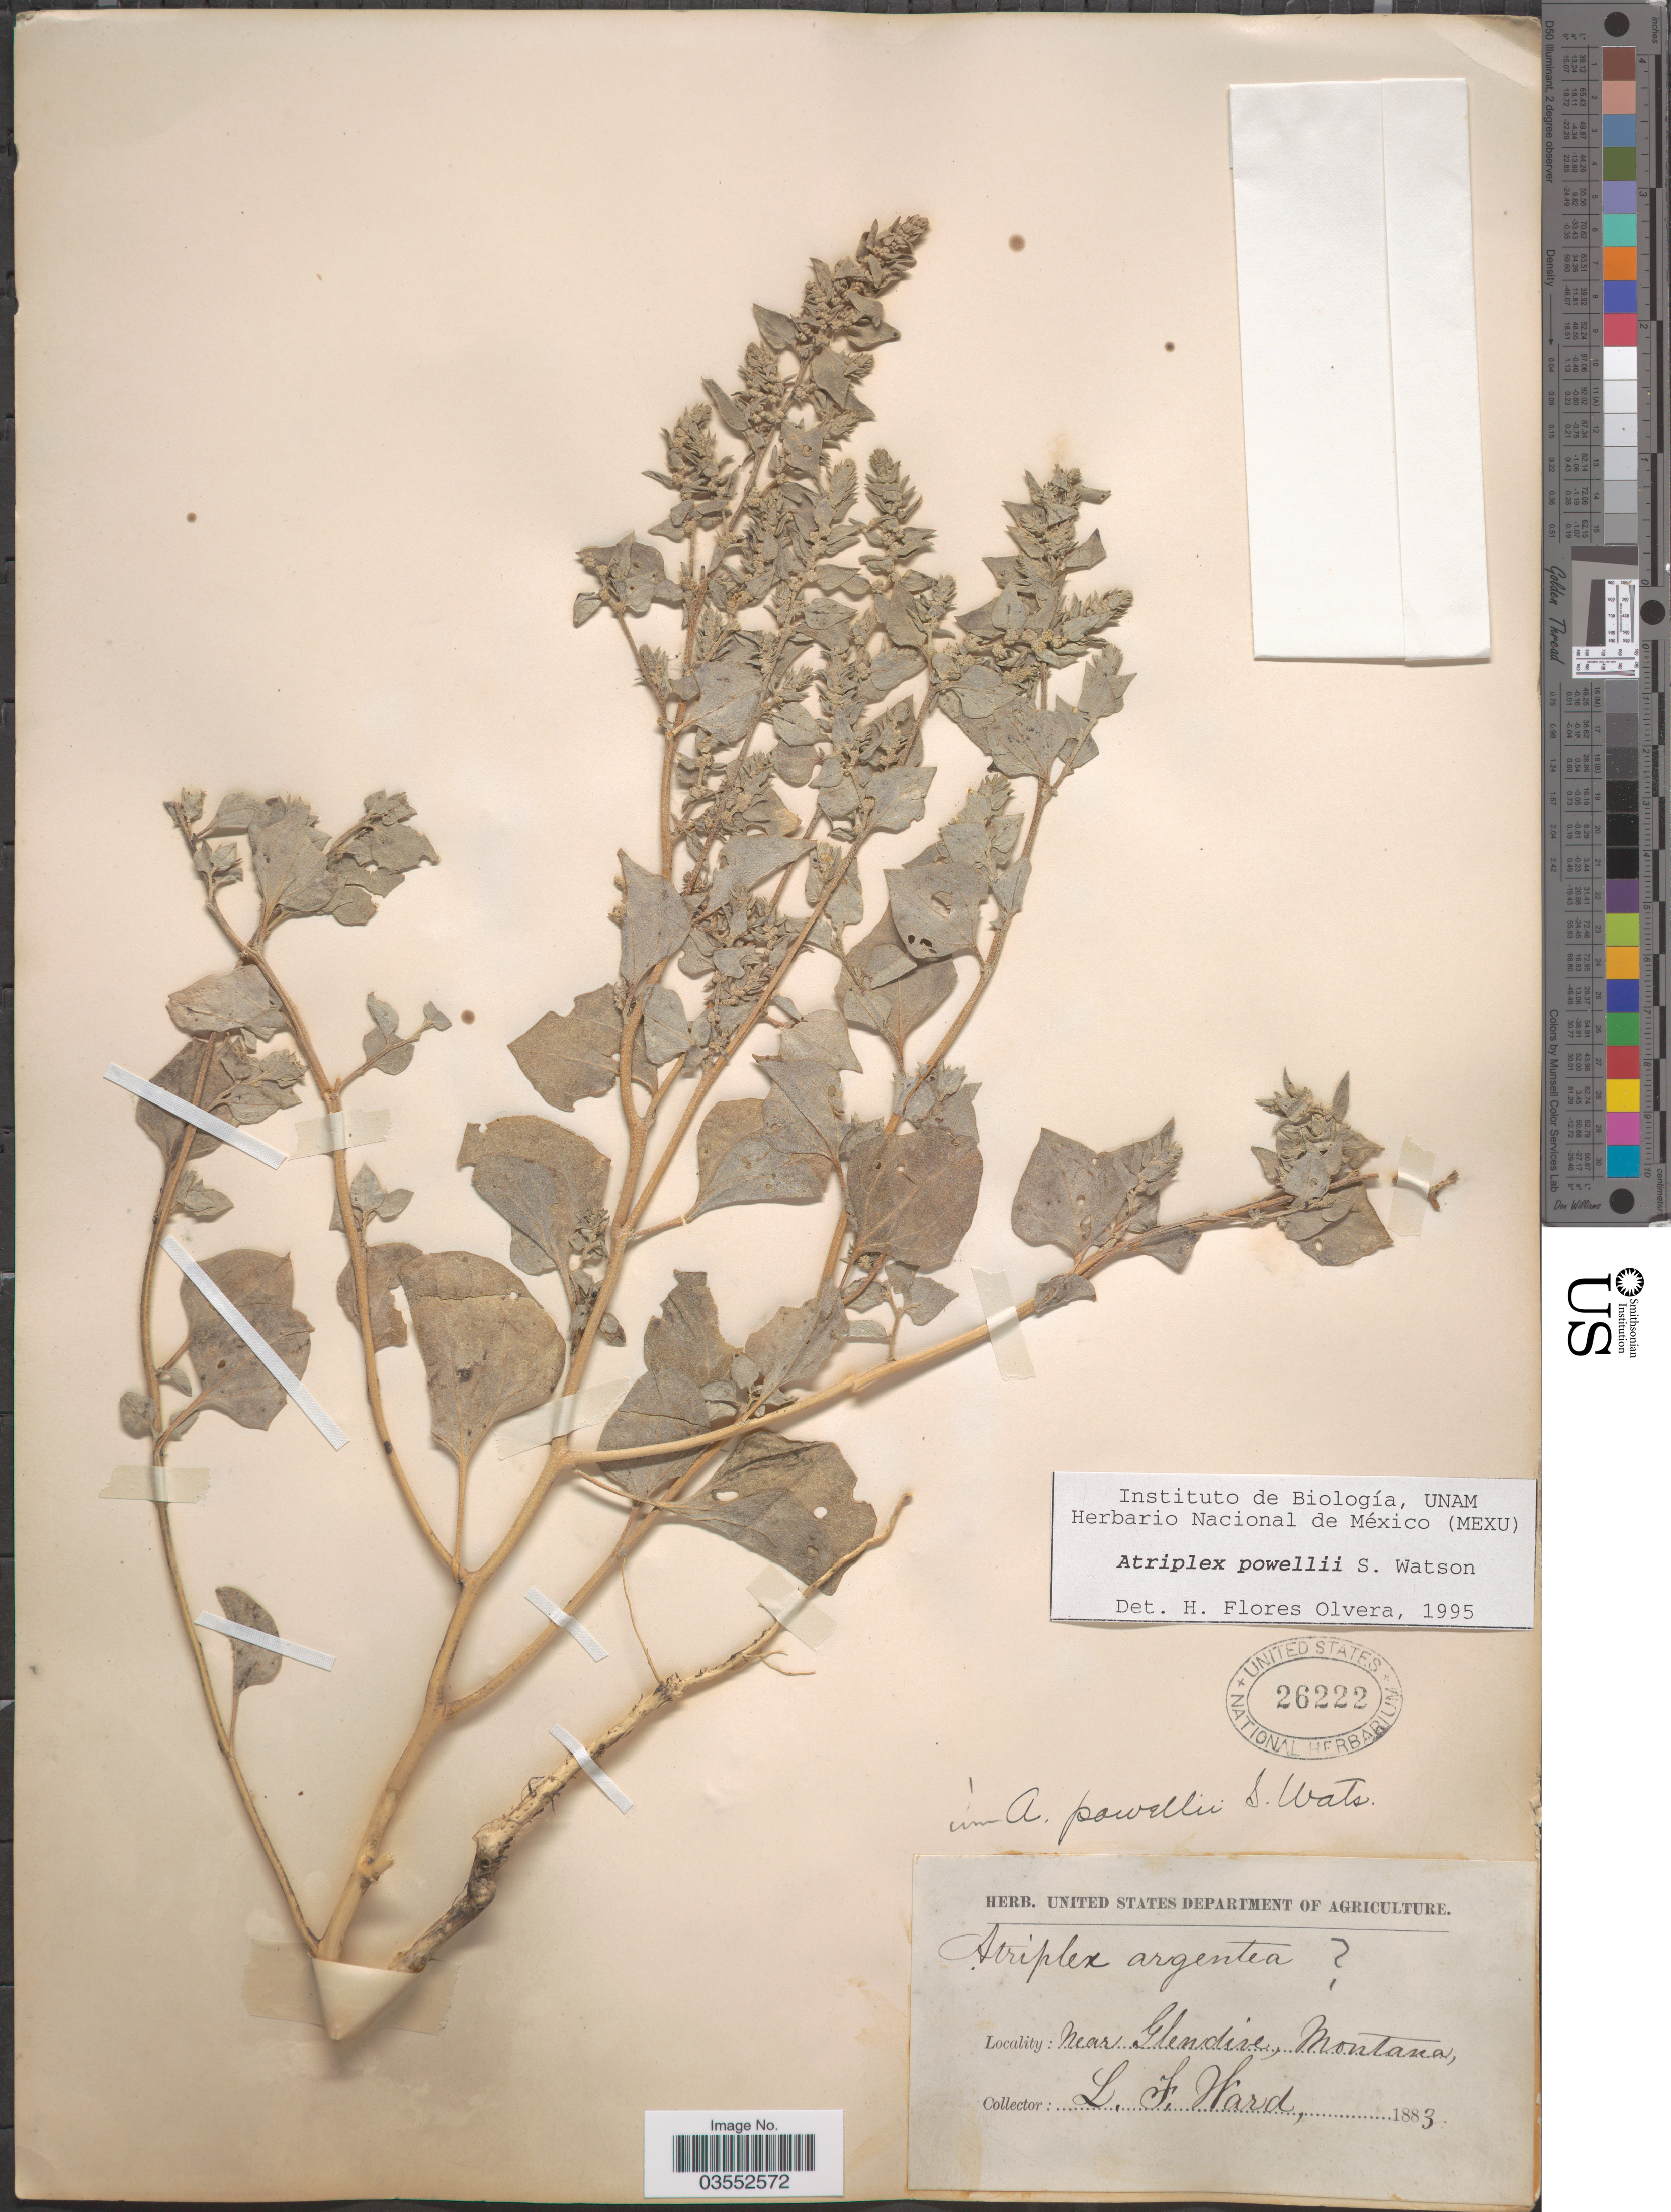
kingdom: Plantae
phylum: Tracheophyta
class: Magnoliopsida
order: Caryophyllales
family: Amaranthaceae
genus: Atriplex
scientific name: Atriplex powellii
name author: S. Watson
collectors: L. Ward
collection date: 1883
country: United States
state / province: Montana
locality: Near Glendive.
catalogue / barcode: US 26222